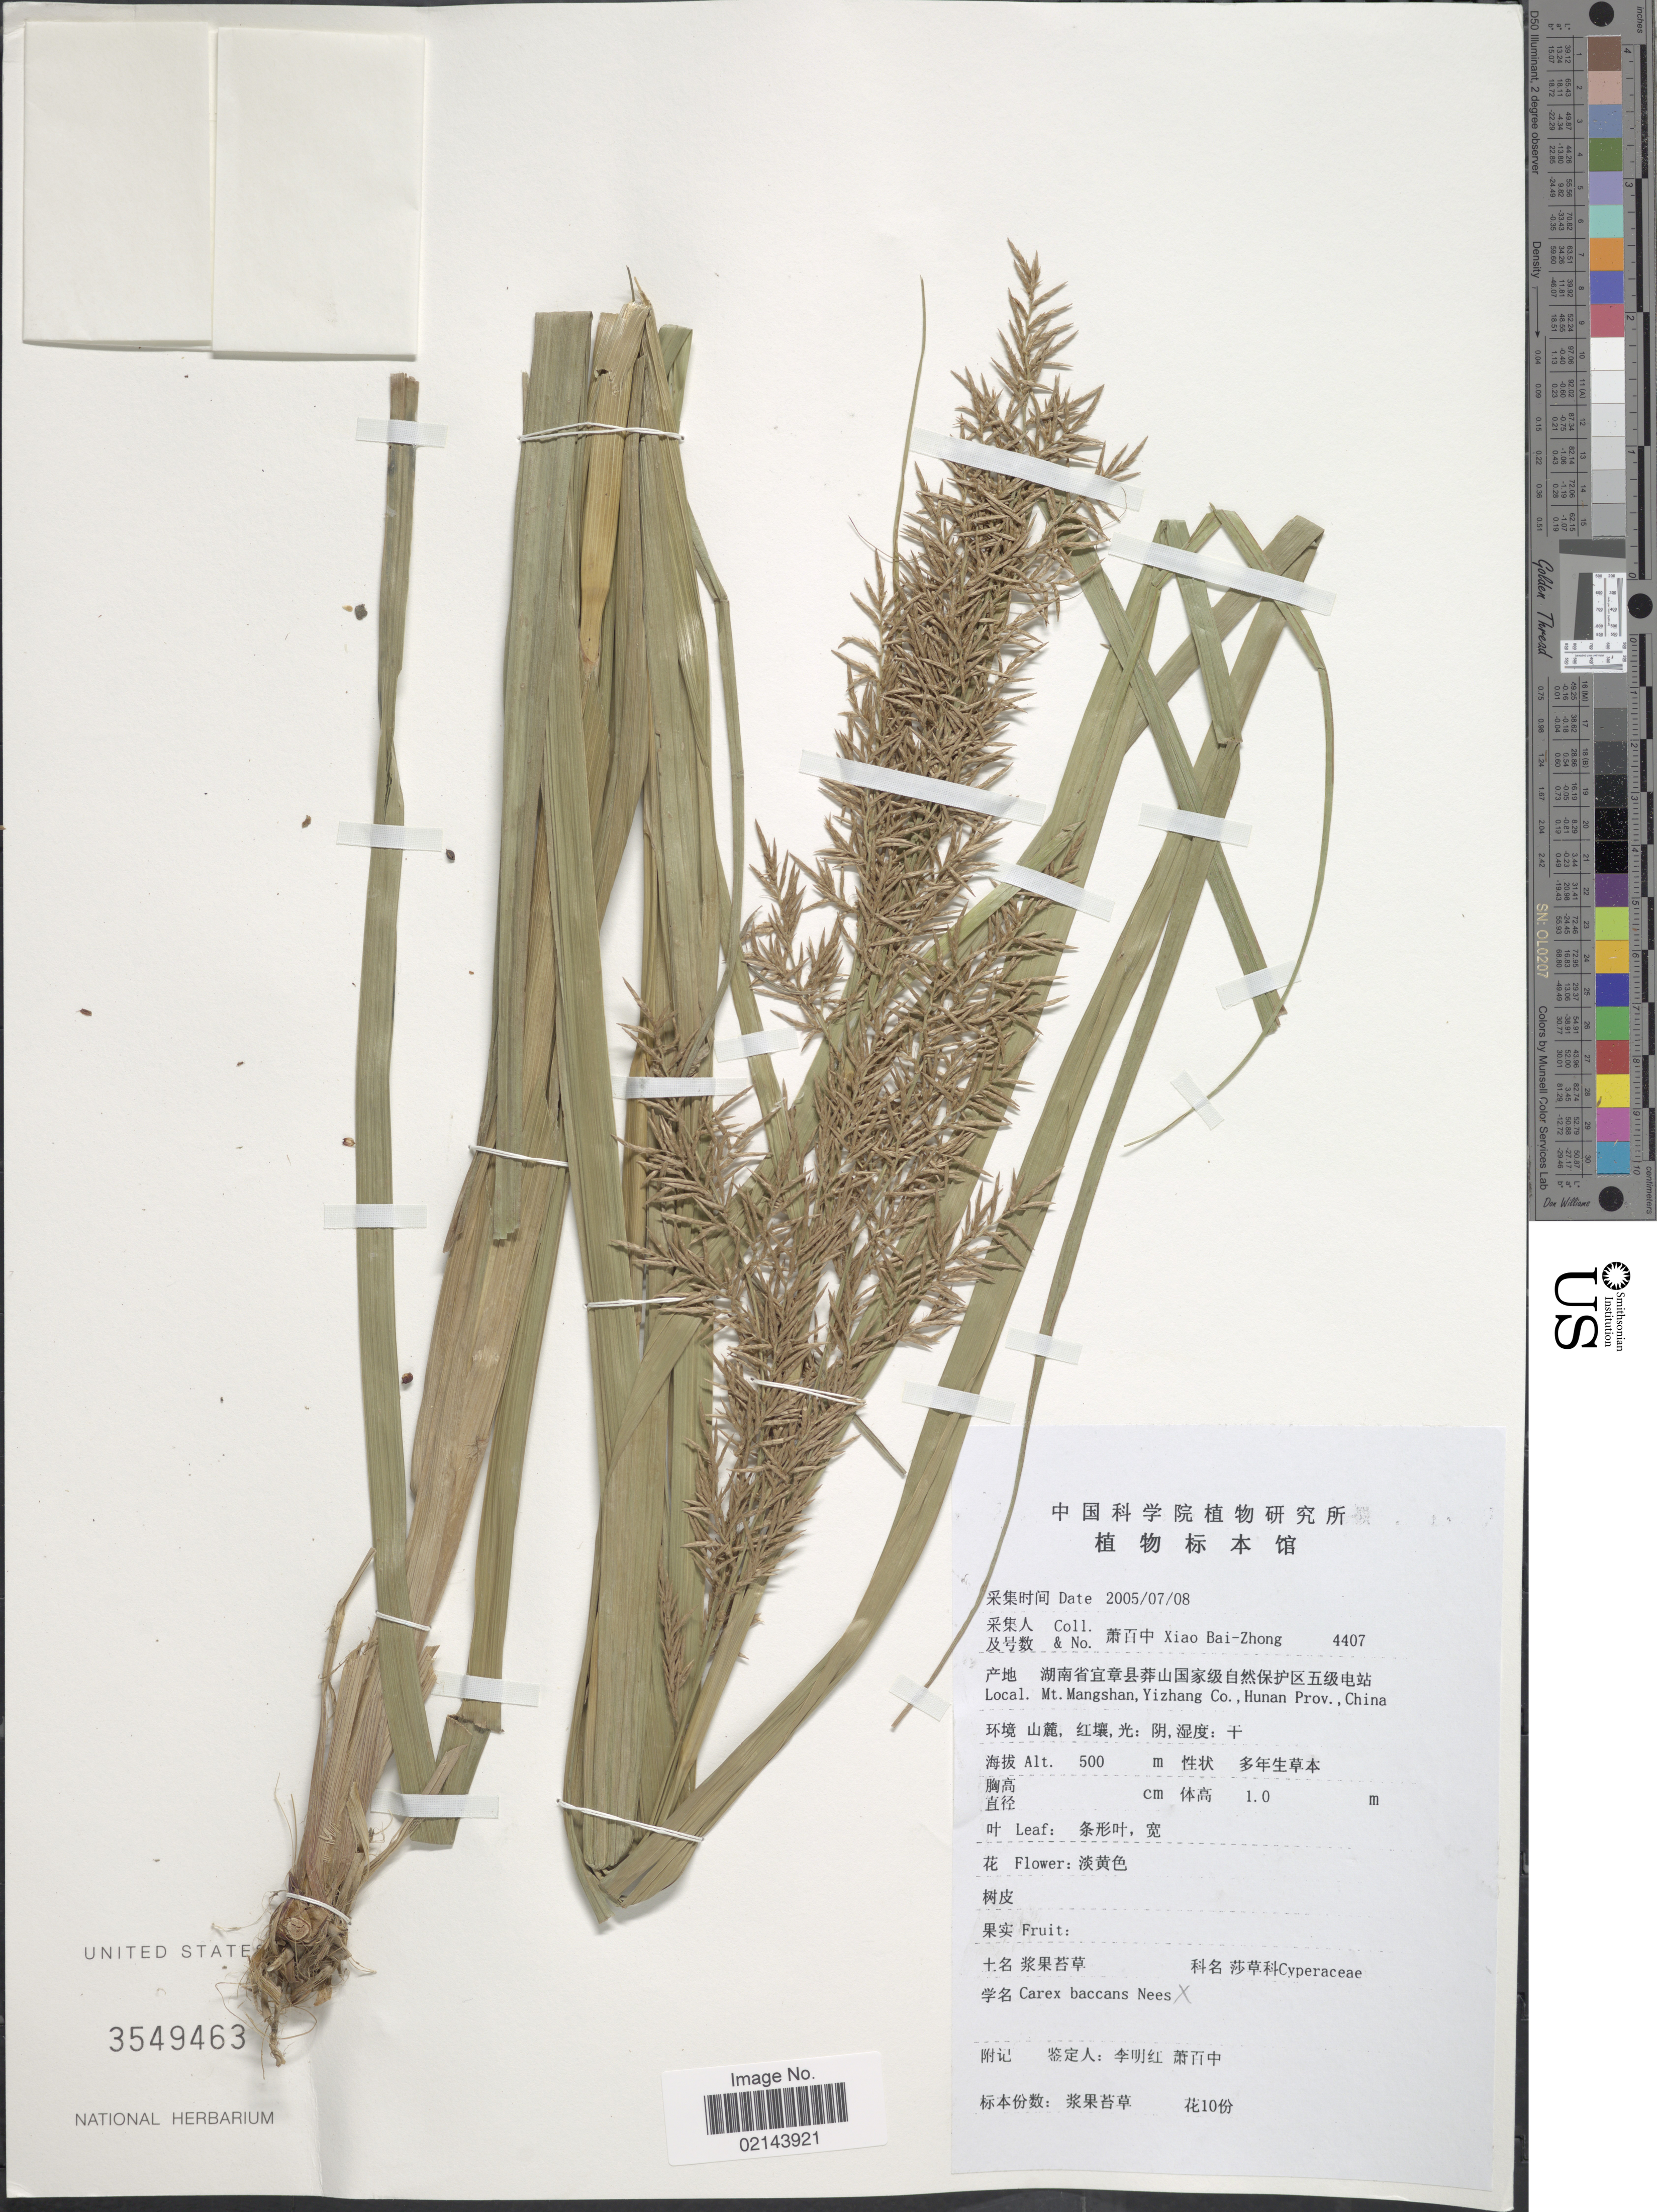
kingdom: Plantae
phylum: Tracheophyta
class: Liliopsida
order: Poales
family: Cyperaceae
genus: Carex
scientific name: Carex baccans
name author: Nees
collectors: B. Z. Xiao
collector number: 4407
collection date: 2005-07-08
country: China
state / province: Hunan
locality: Mt. Mangshan, Yizhang Co.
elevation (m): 500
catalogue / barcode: US 3549463